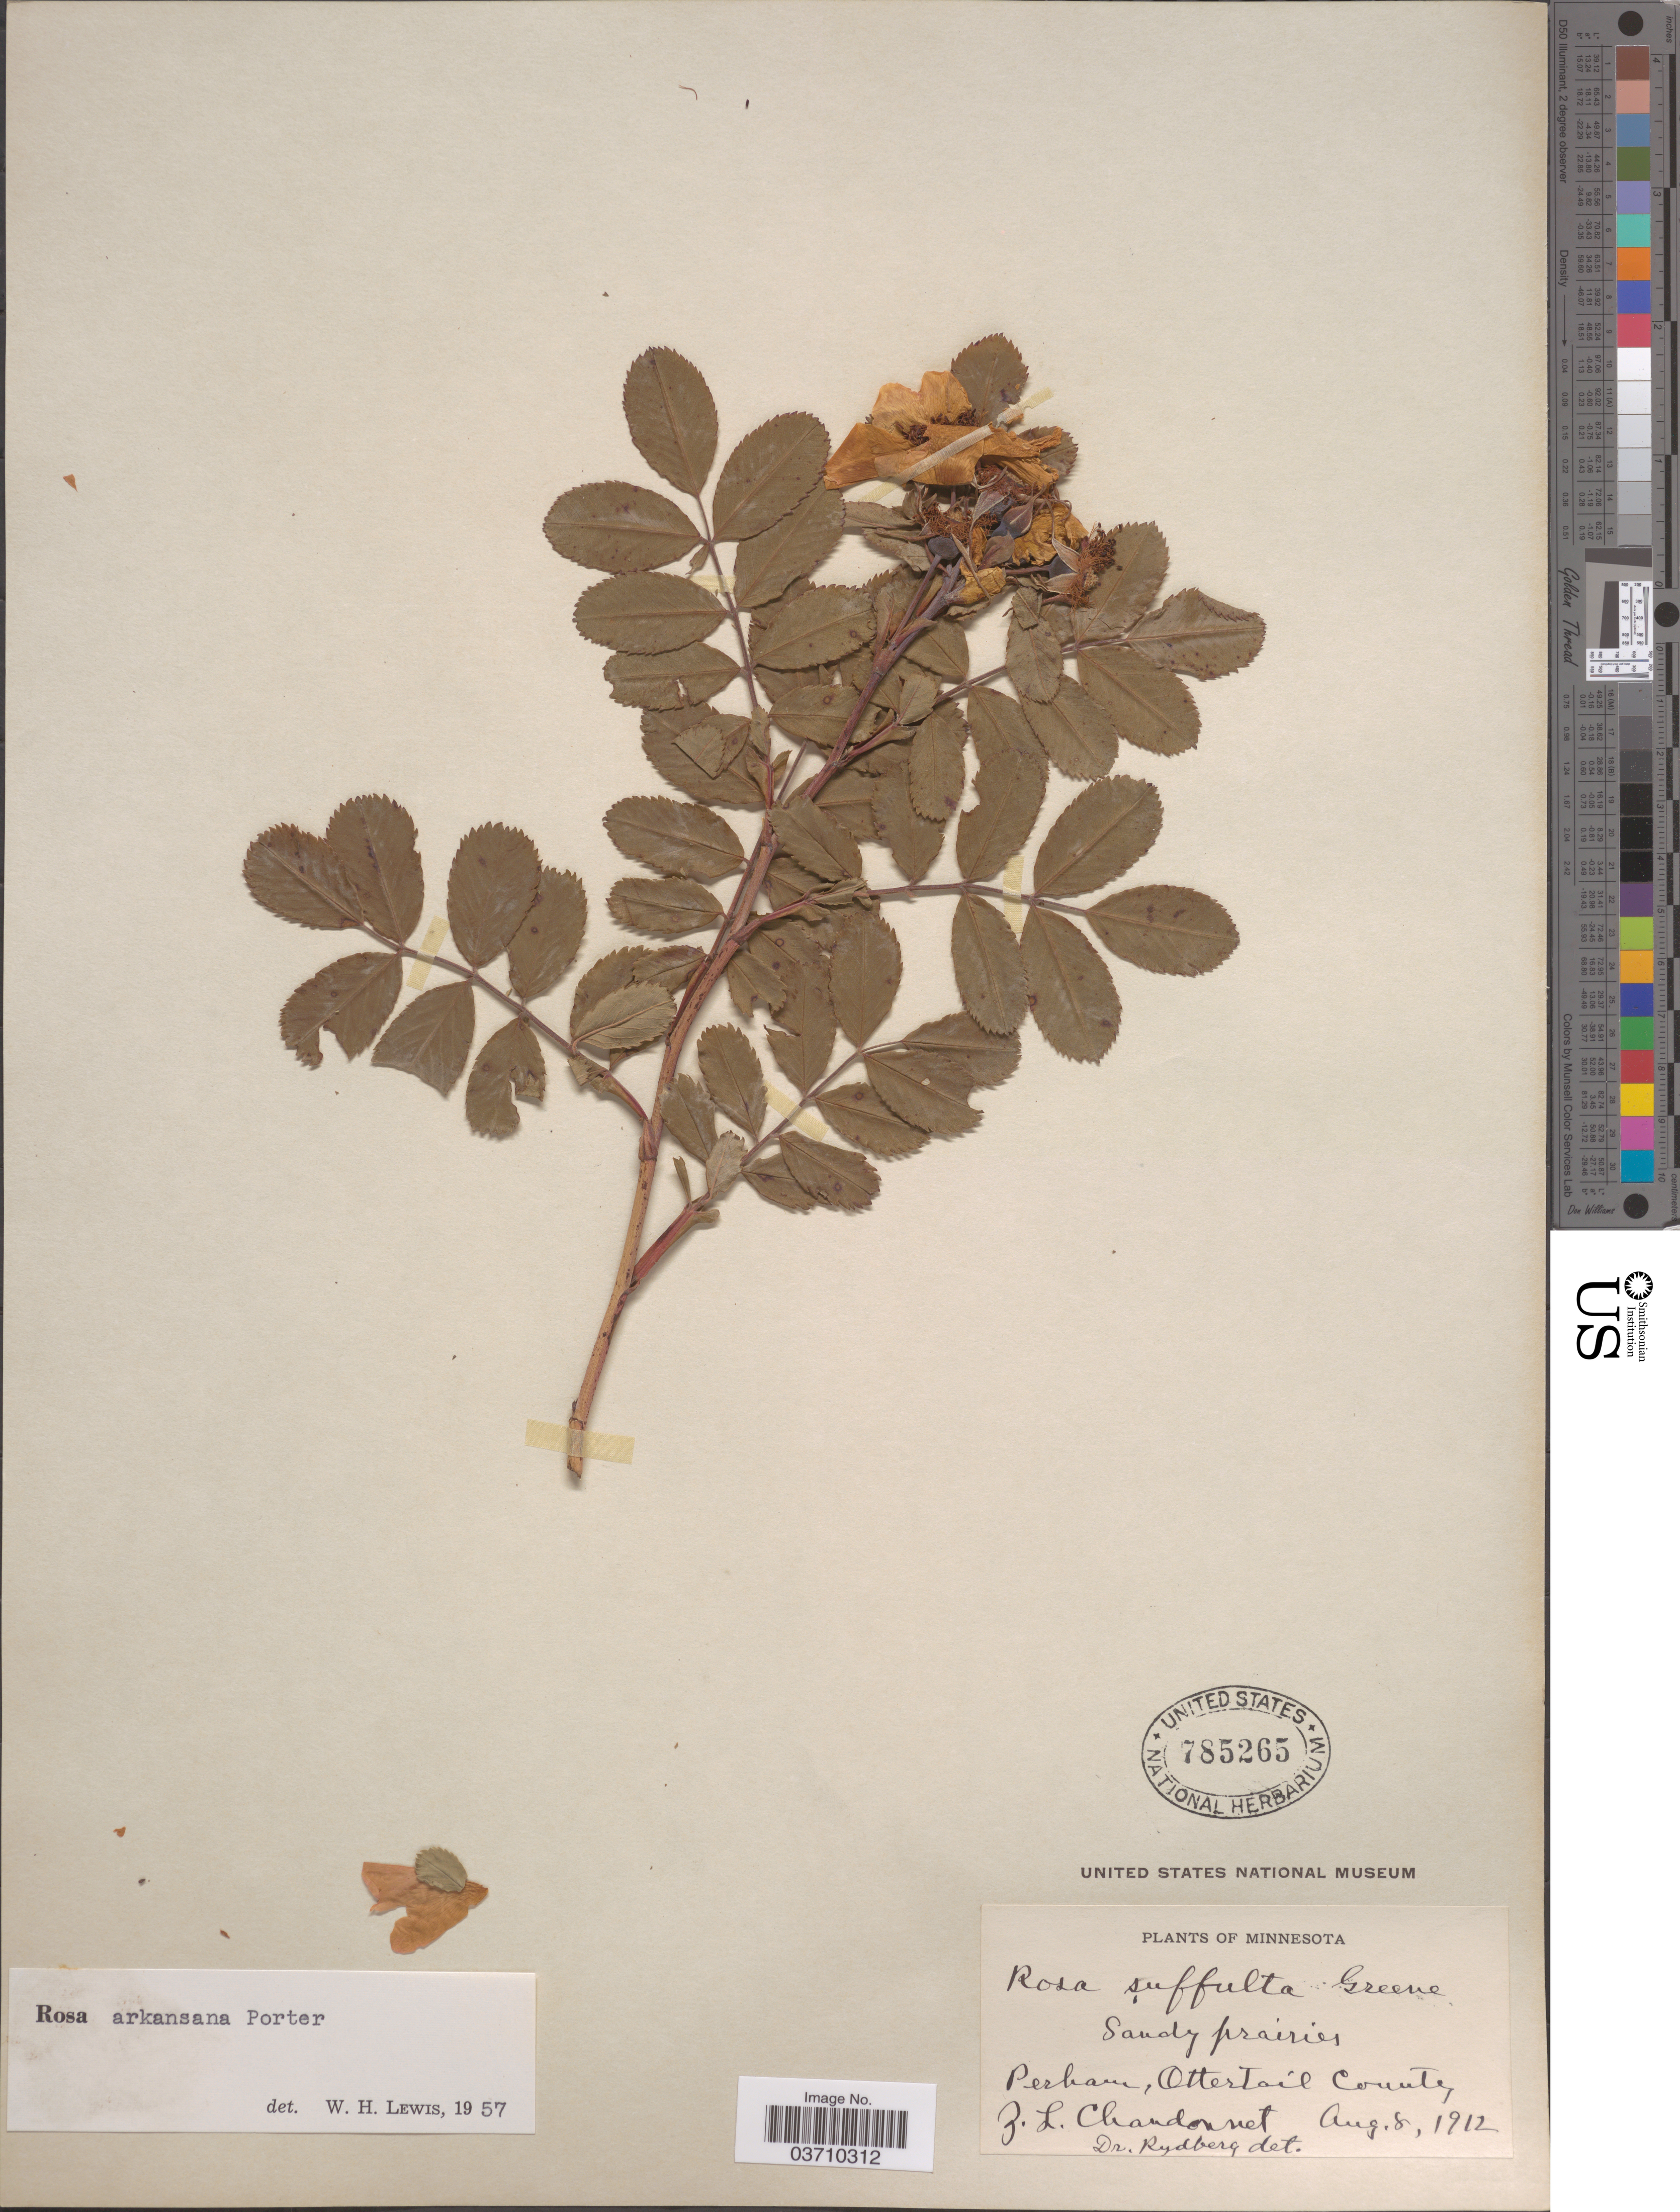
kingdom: Plantae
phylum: Tracheophyta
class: Magnoliopsida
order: Rosales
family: Rosaceae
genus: Rosa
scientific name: Rosa arkansana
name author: Porter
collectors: Z. Chandonnet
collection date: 1912-08-08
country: United States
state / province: Minnesota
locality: Perham, Ottertail County.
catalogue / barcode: US 785265